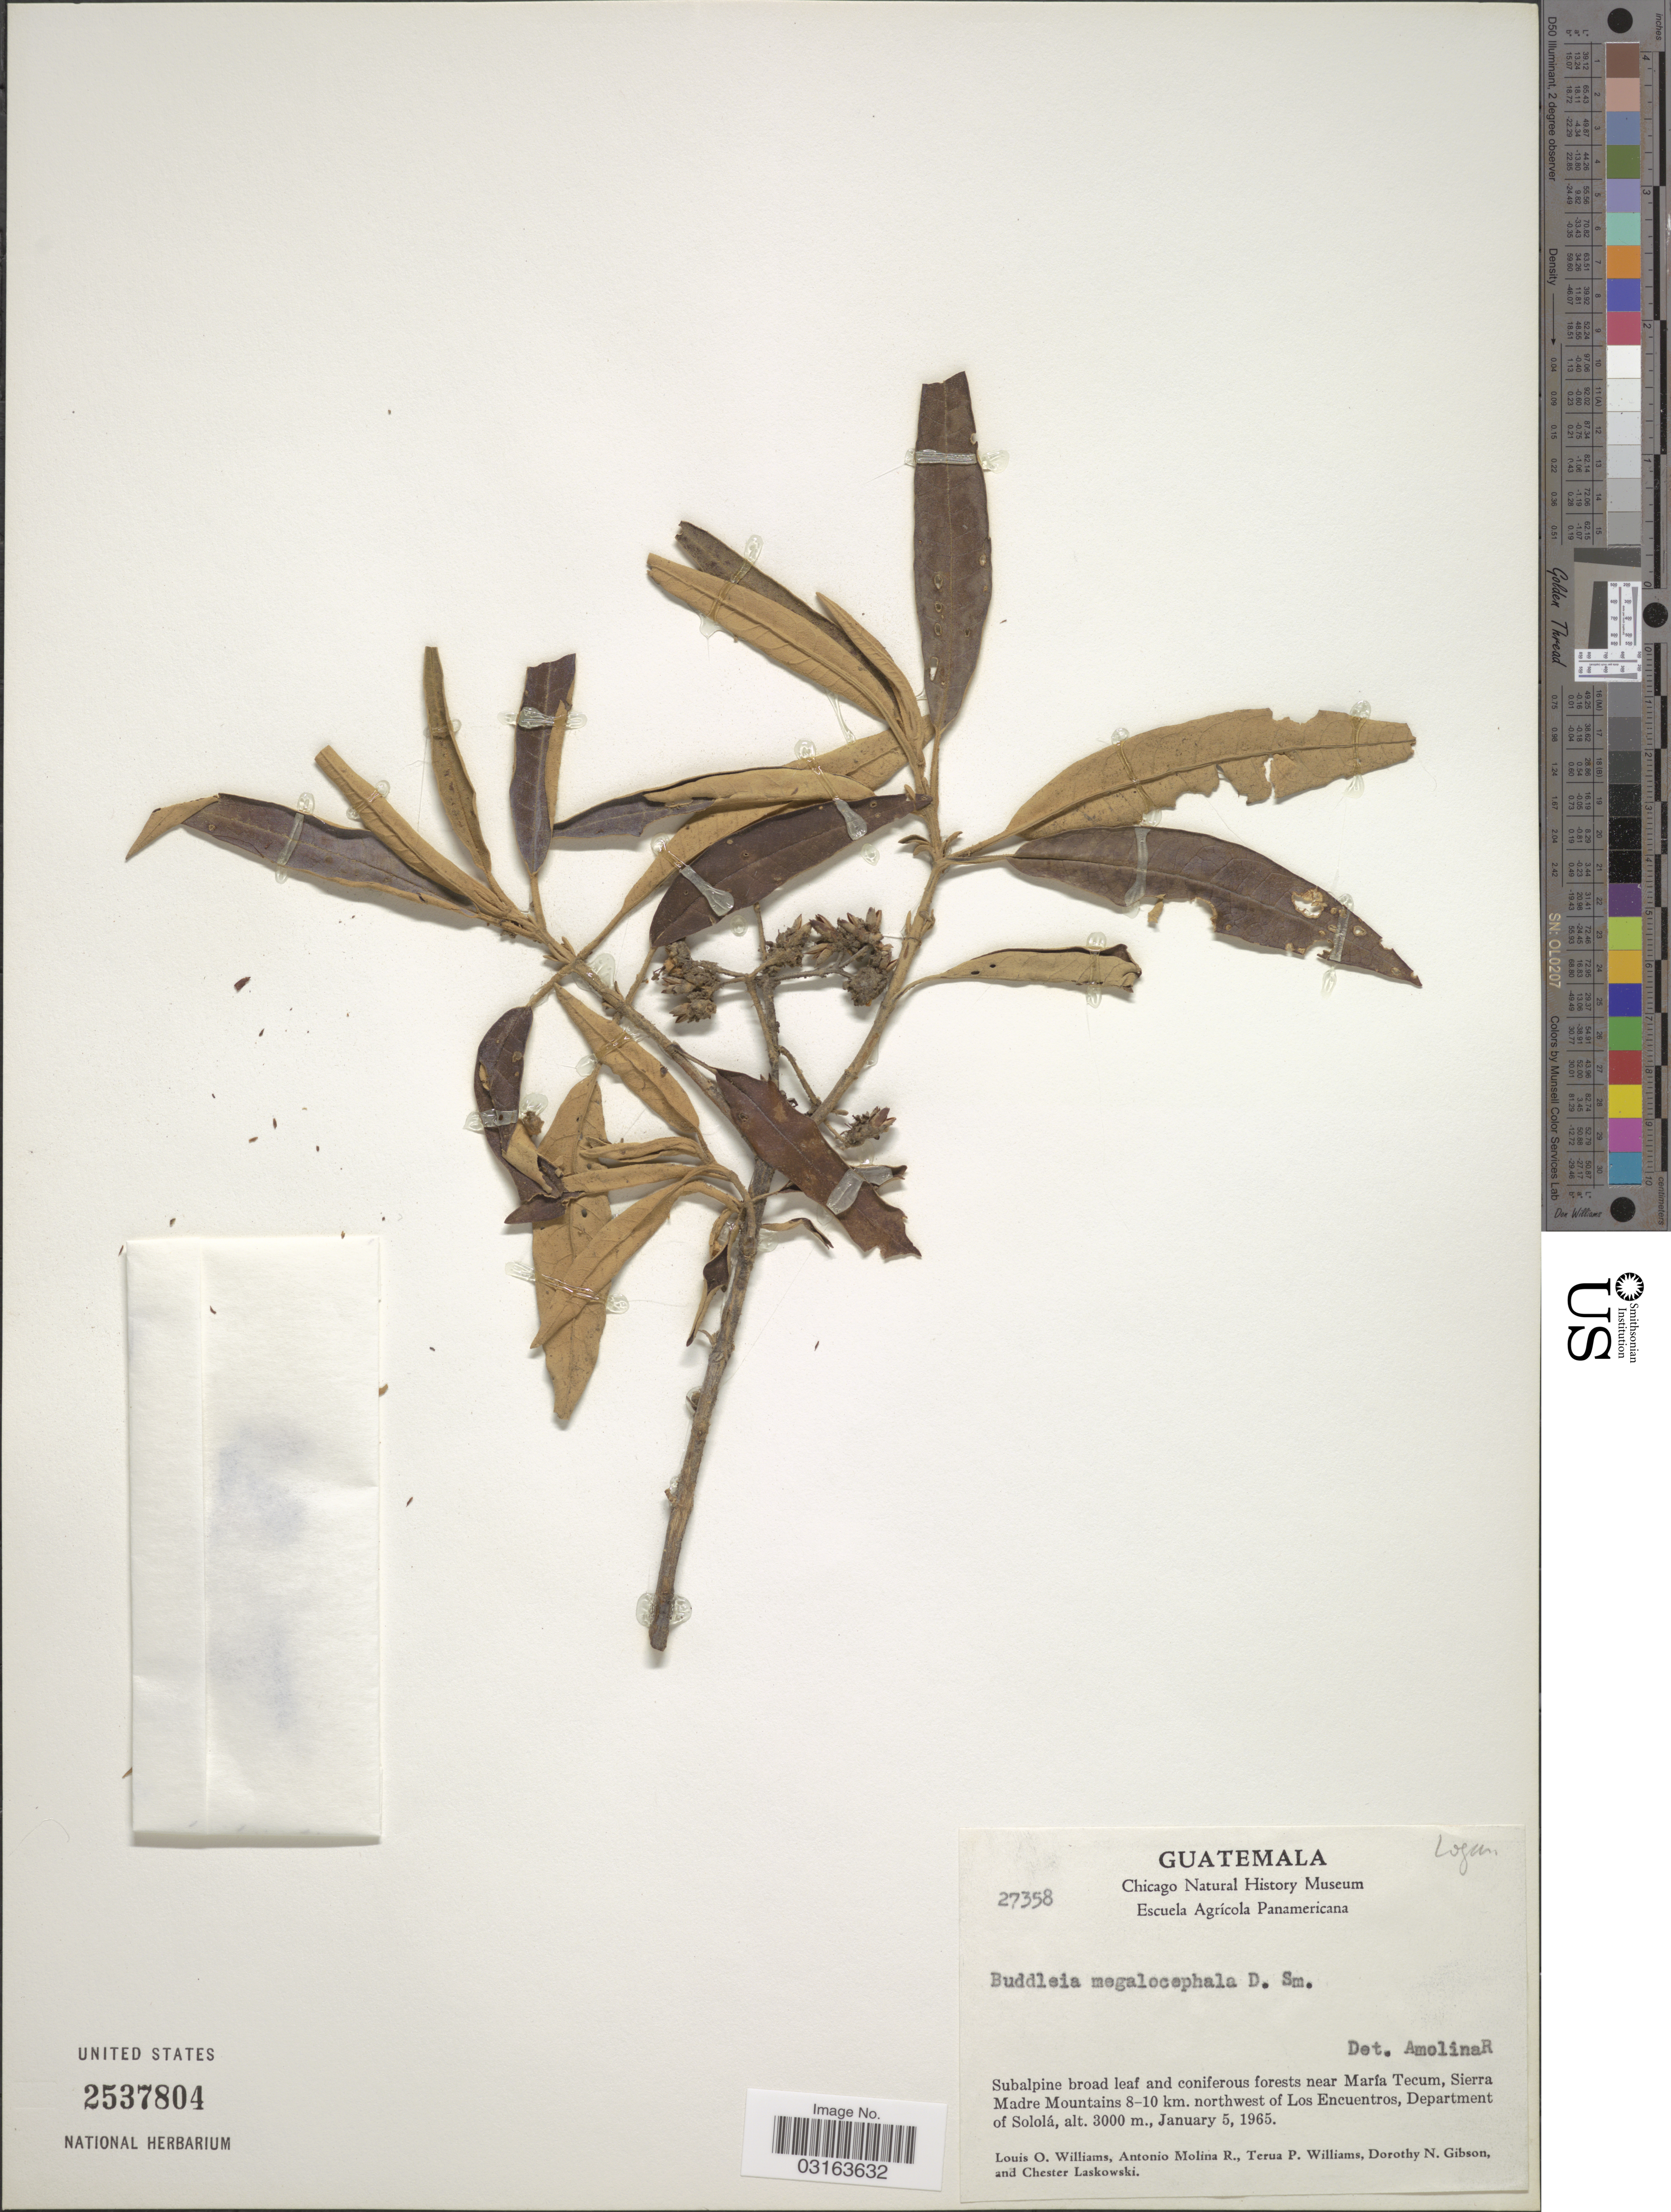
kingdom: Plantae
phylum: Tracheophyta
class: Magnoliopsida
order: Lamiales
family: Scrophulariaceae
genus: Buddleja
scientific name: Buddleja megalocephala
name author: Donn. Sm.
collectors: L. O. Williams, A. Molina R. & T. Williams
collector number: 27358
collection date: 1965-01-05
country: Guatemala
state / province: Sololá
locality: Near María Tecum, Sierra Madre Mountains 8-10 km. northwest of Los Encuentros, Department of Sololá.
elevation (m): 3000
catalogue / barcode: US 2537804